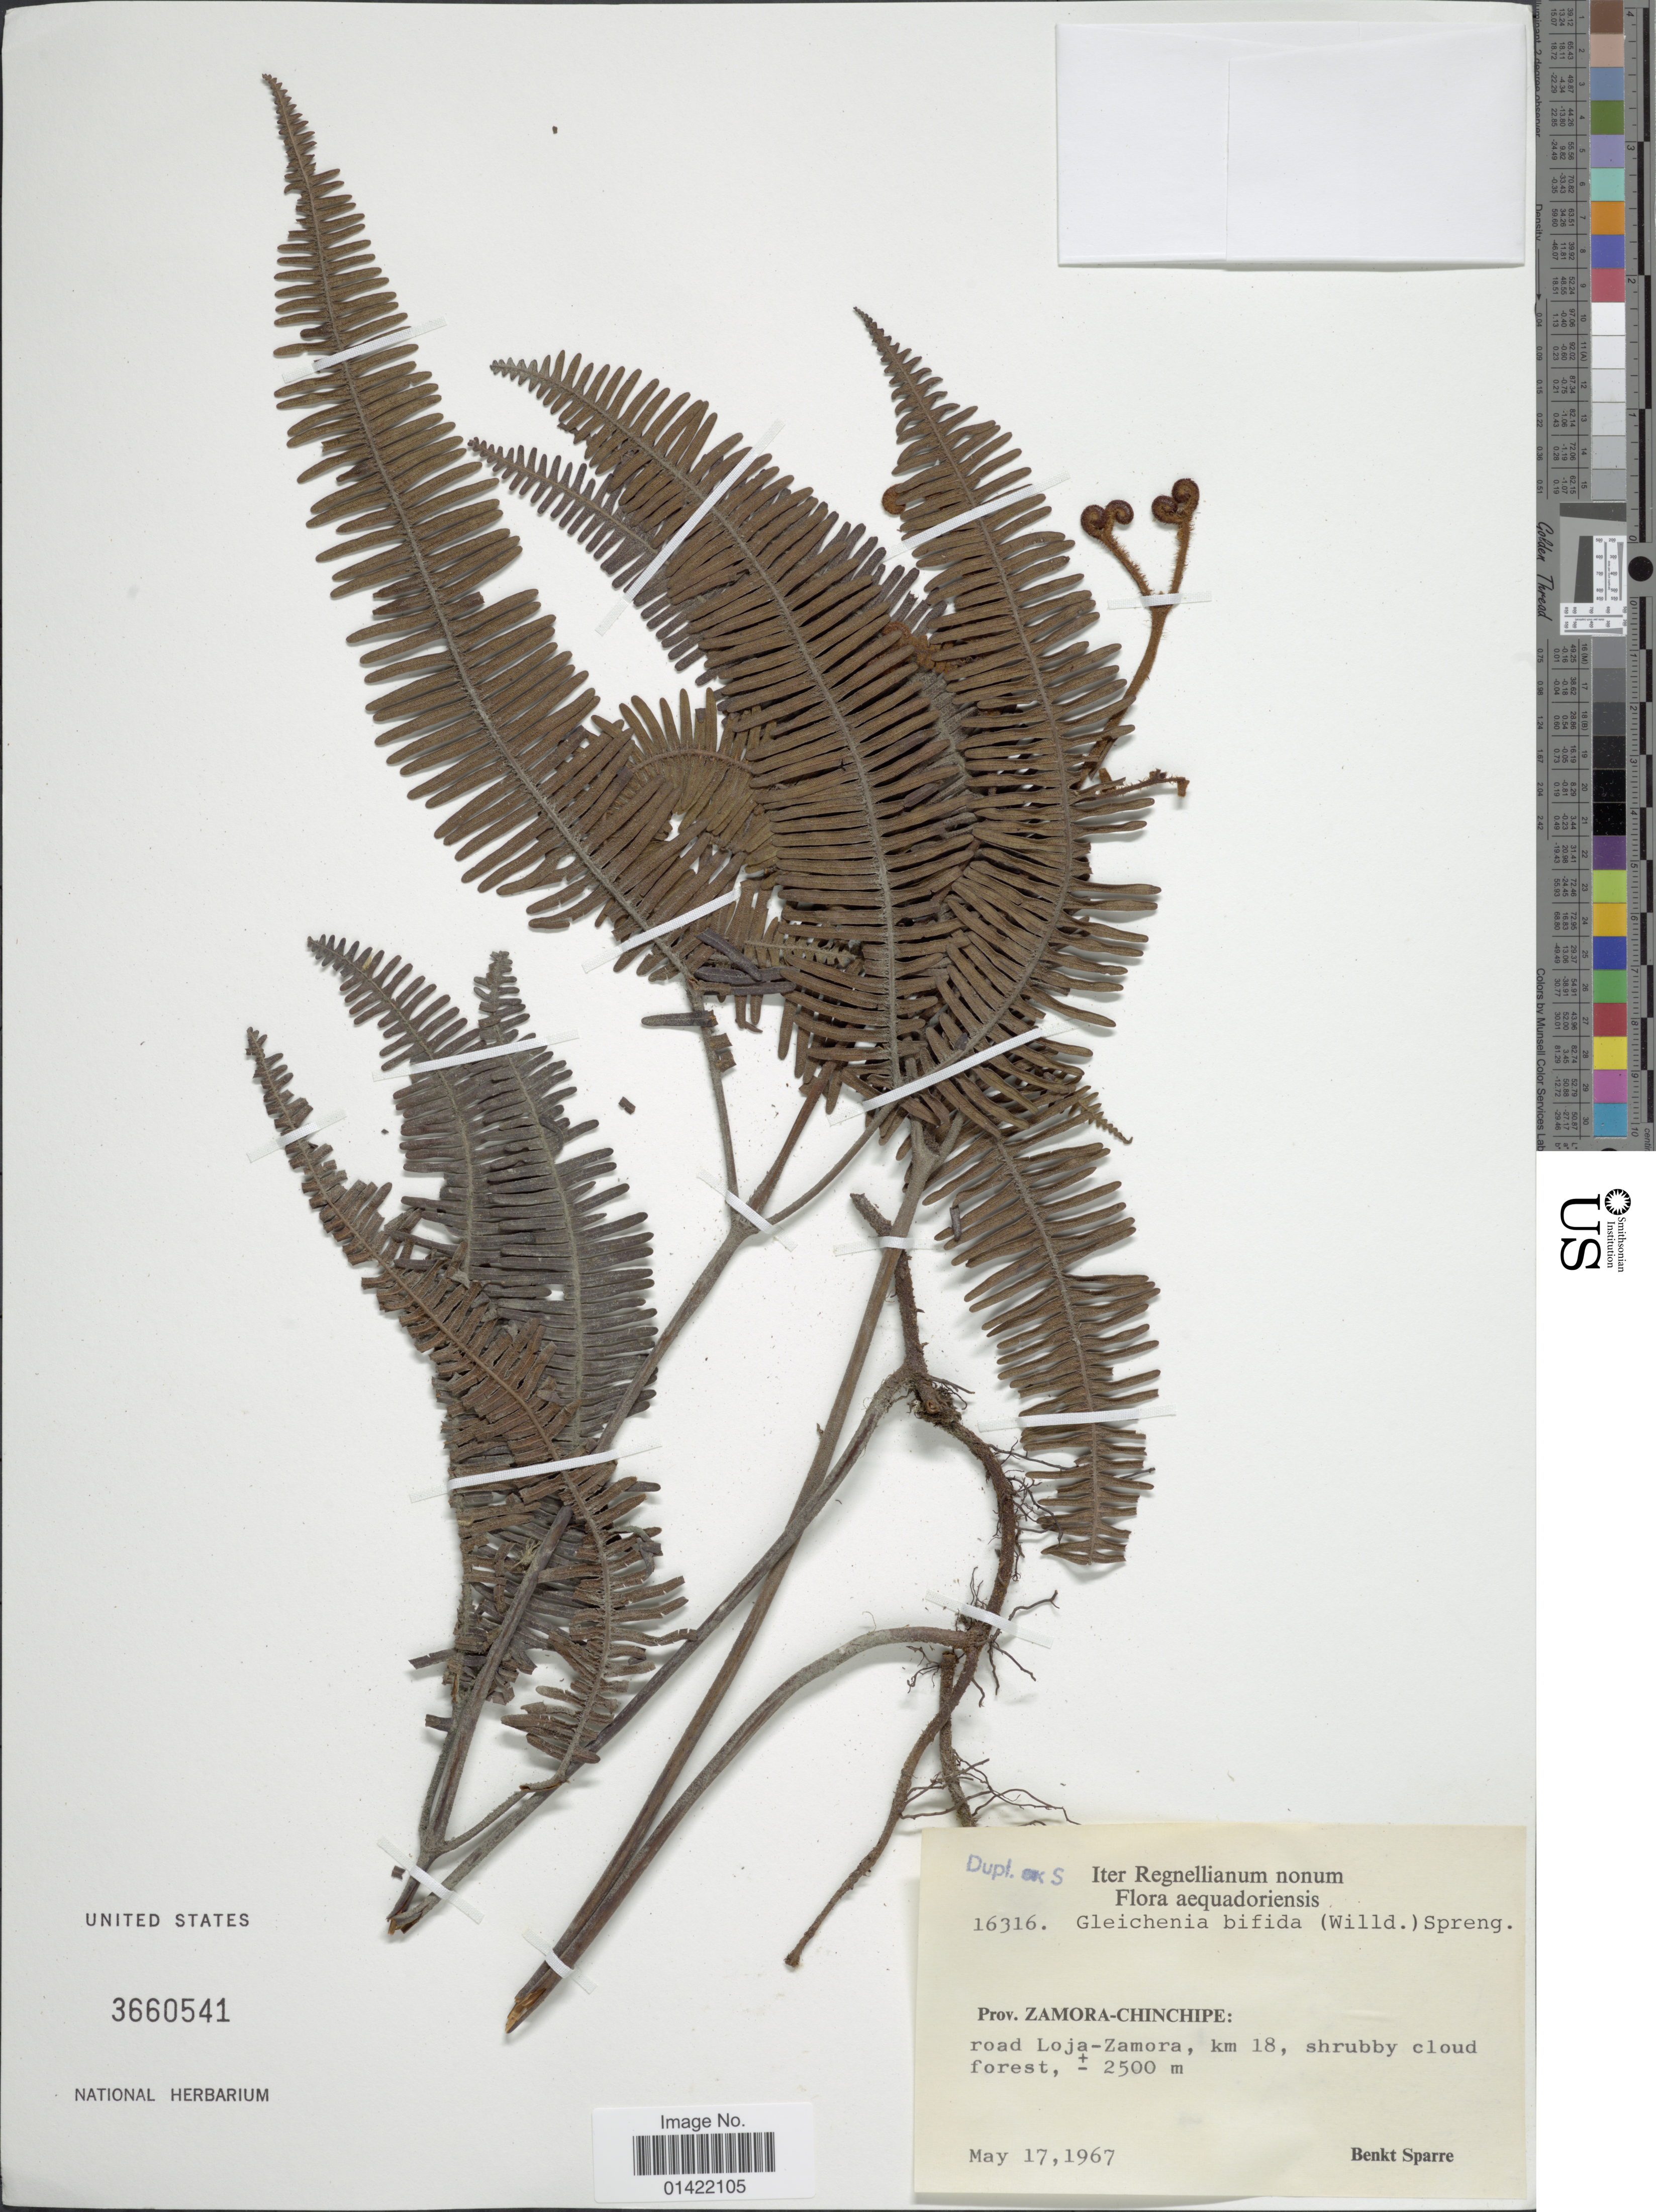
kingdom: Plantae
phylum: Tracheophyta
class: Polypodiopsida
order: Gleicheniales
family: Gleicheniaceae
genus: Sticherus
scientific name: Sticherus bifidus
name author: (Willd.) Ching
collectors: B. Sparre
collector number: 16316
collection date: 1967-05-17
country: Ecuador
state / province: Zamora-Chinchipe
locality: Road Loja-Zamora, km 18.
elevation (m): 2500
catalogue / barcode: US 3660541